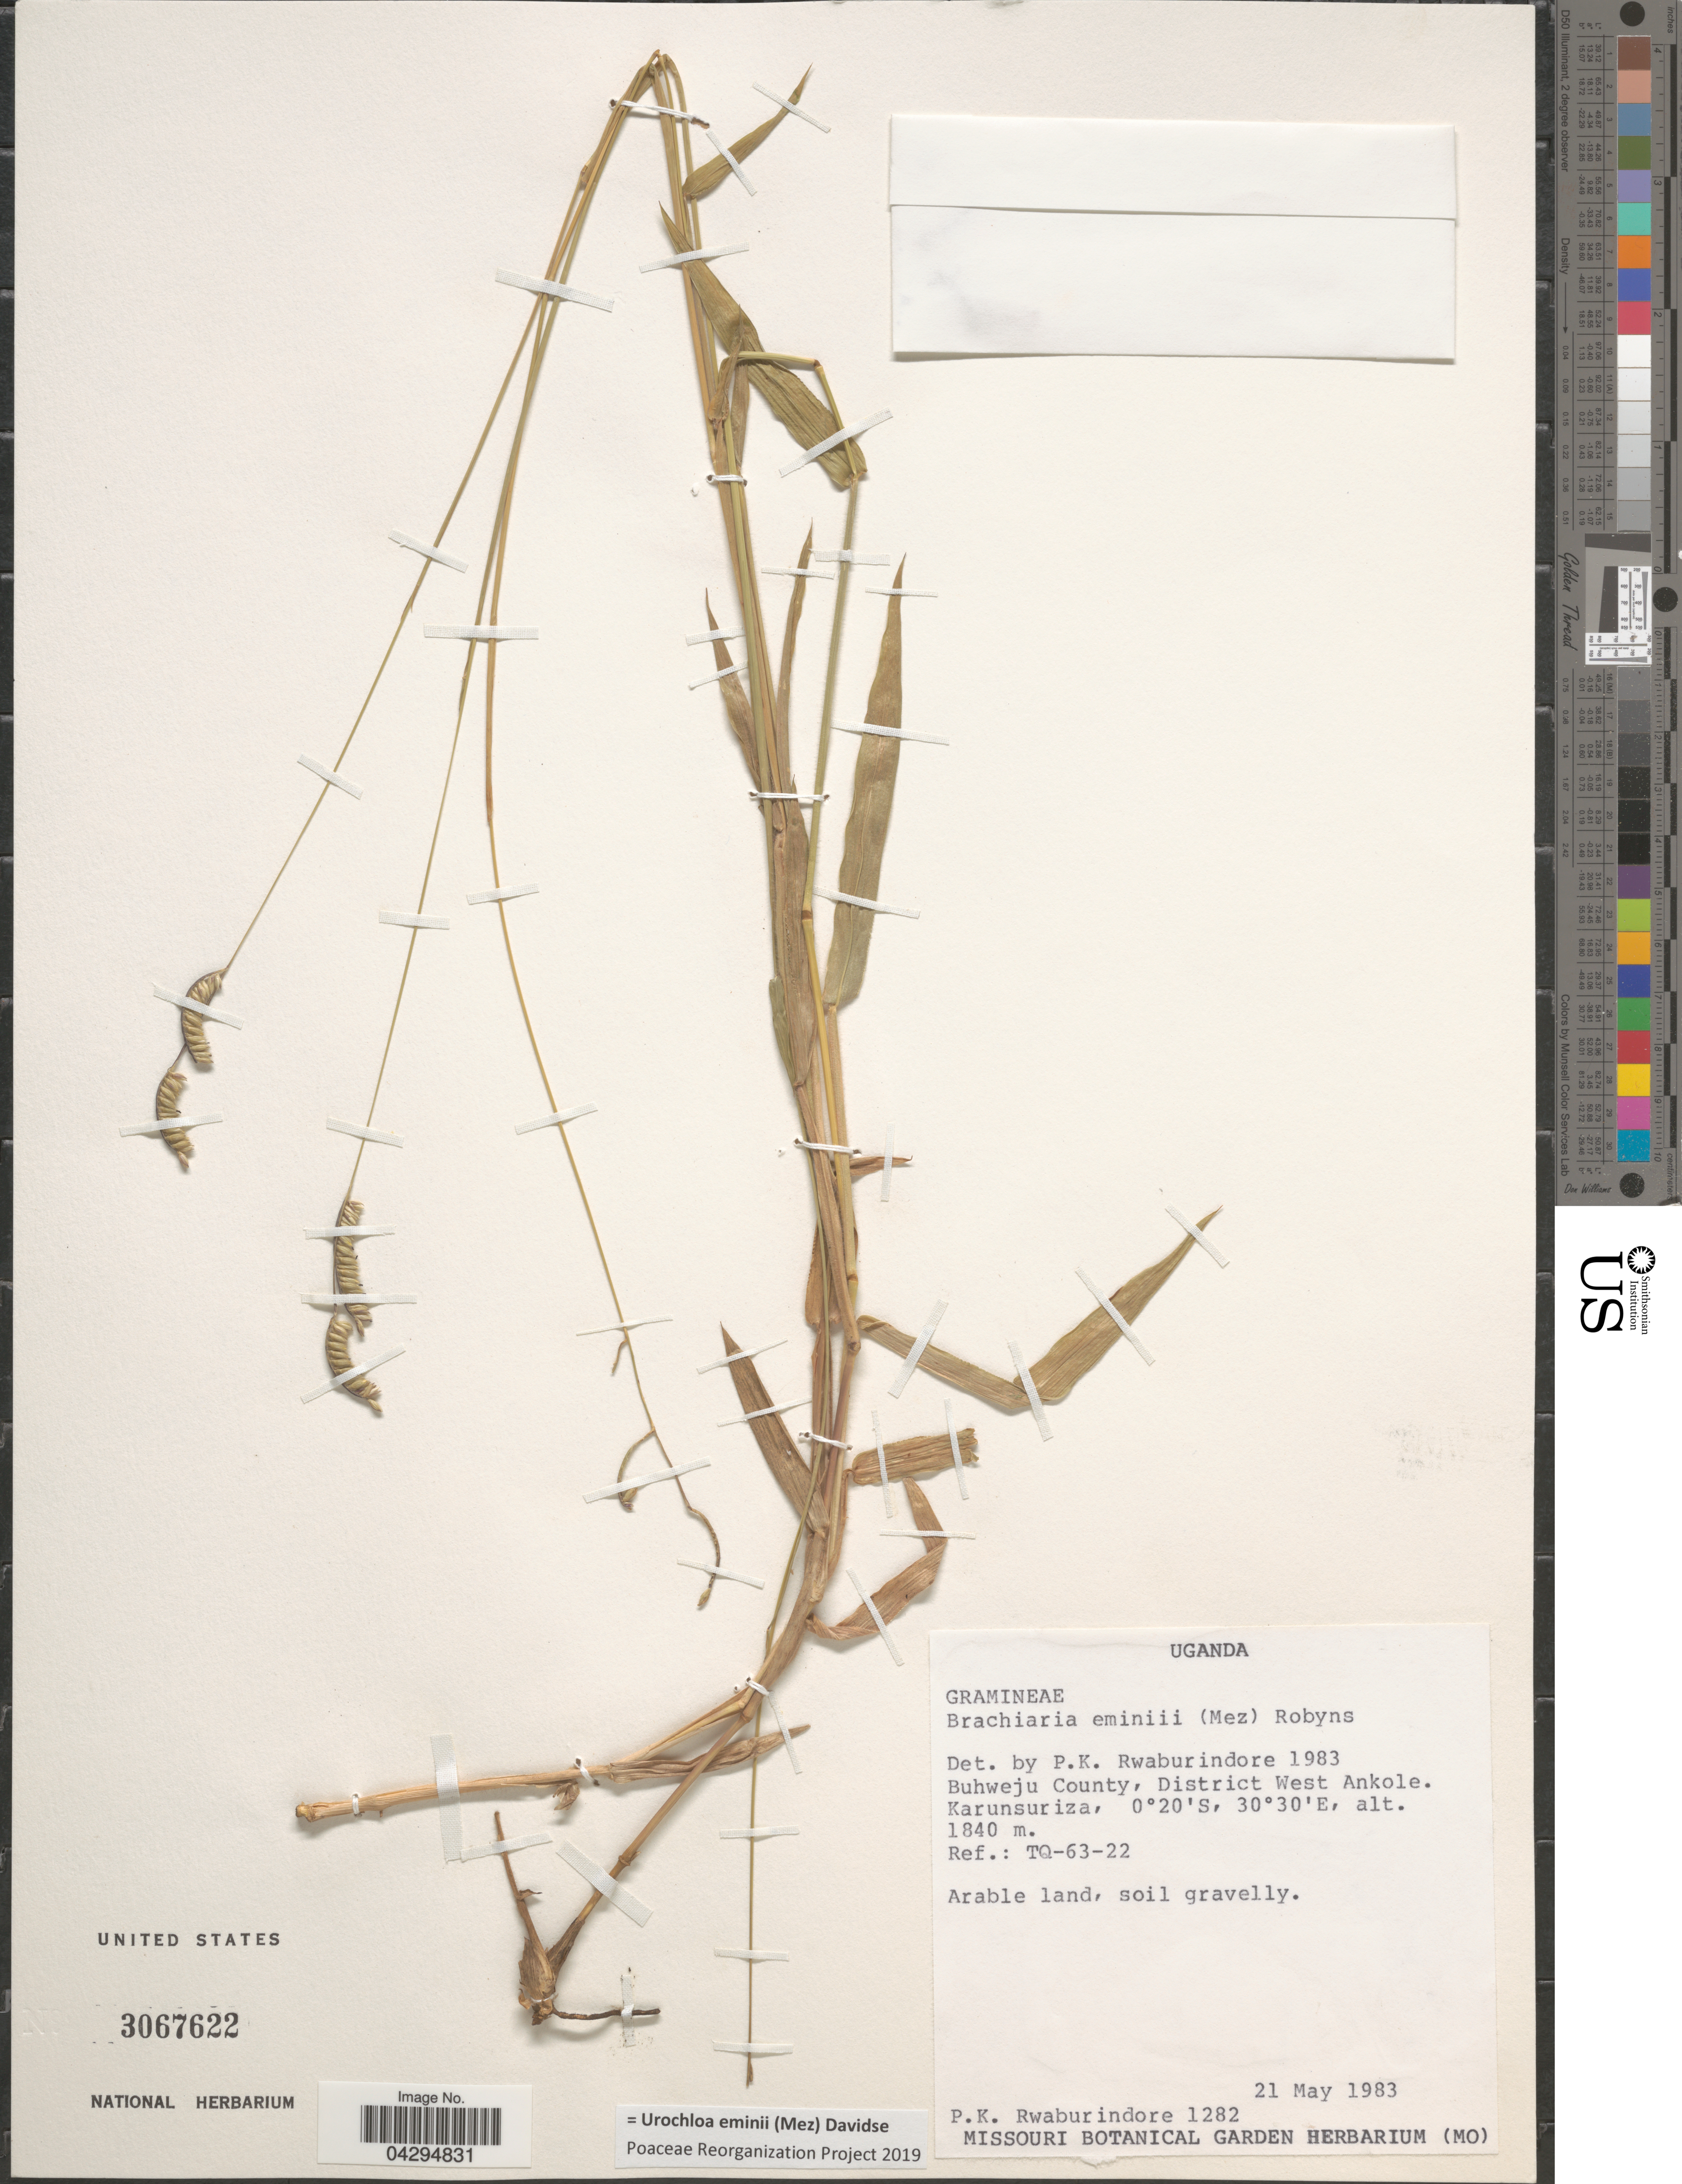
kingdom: Plantae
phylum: Tracheophyta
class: Liliopsida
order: Poales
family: Poaceae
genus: Urochloa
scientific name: Urochloa eminii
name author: (Mez) Davidse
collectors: P. Rwaburindore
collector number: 1282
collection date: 1983-05-21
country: Uganda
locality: Buhweju County, District West Ankole. Karunsuriza. Ref.: TQ-63-22.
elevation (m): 1840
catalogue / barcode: US 3067622